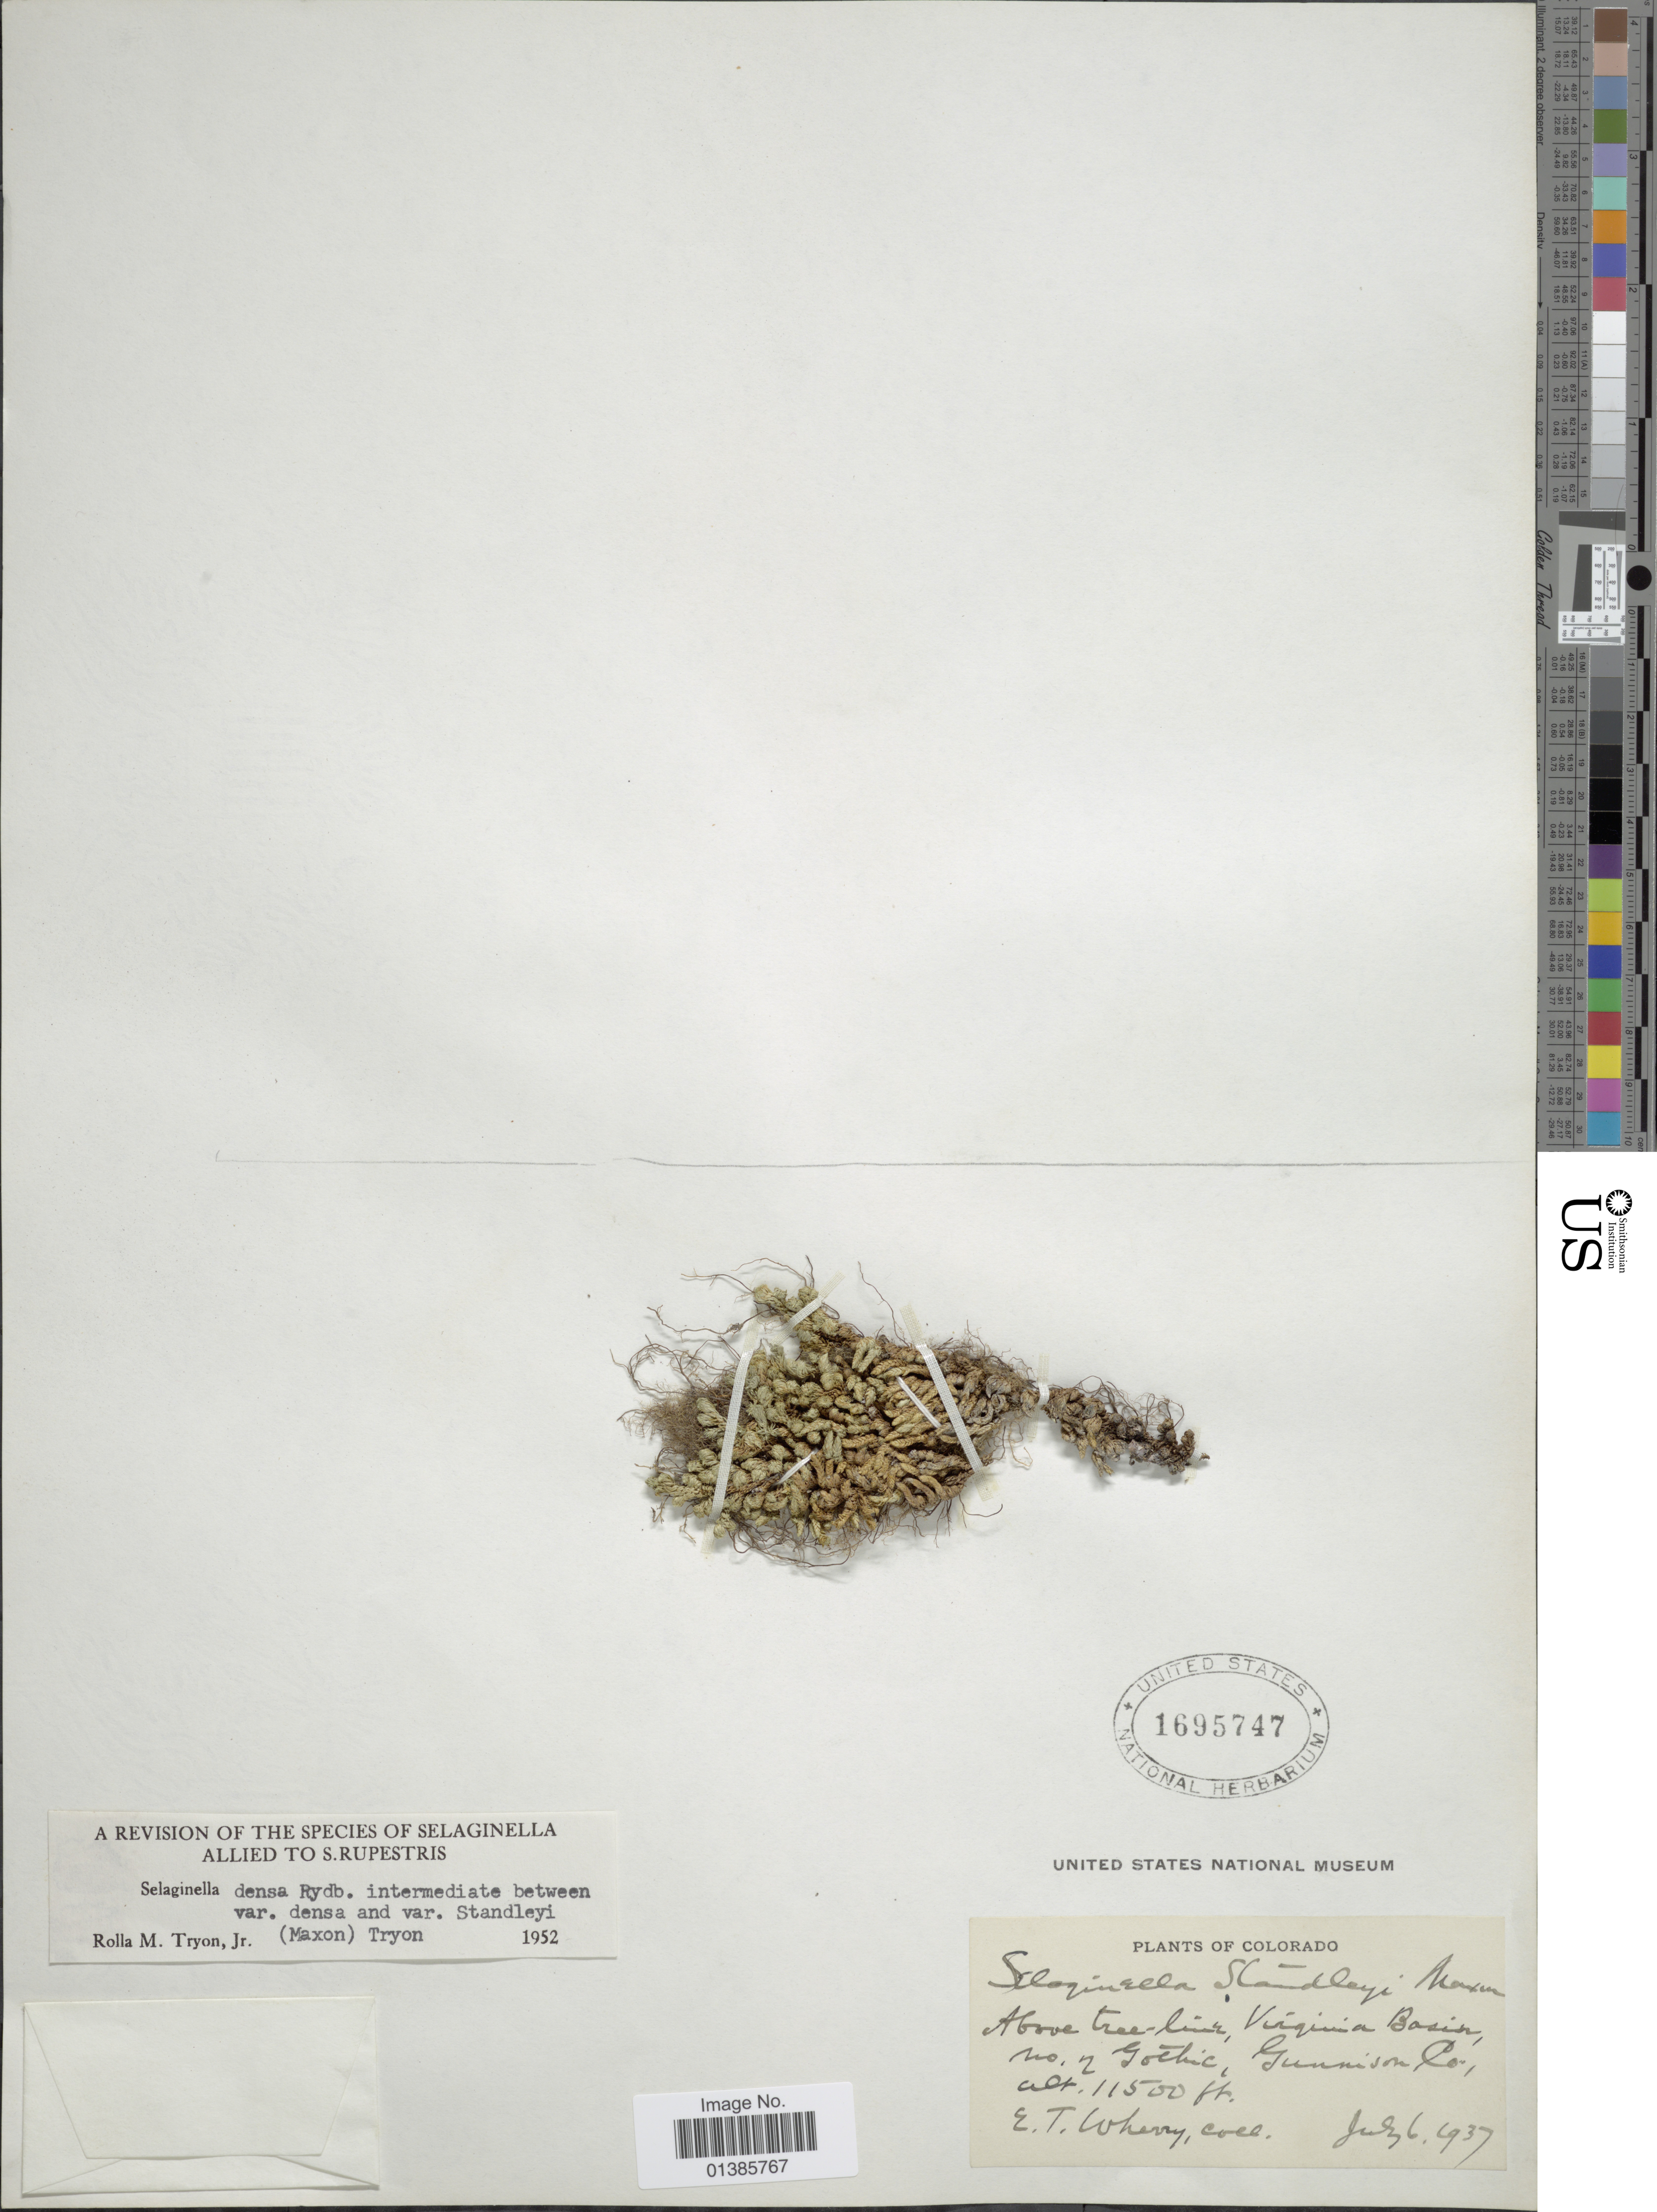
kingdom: Plantae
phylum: Tracheophyta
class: Lycopodiopsida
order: Selaginellales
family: Selaginellaceae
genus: Selaginella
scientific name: Selaginella densa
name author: Rydb.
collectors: E. T. Wherry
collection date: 1937-07-06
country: United States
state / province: Colorado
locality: Above tree-line, Virginia Basin, no. of Gothic, Gunnison Co.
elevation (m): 3505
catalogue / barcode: US 1695747